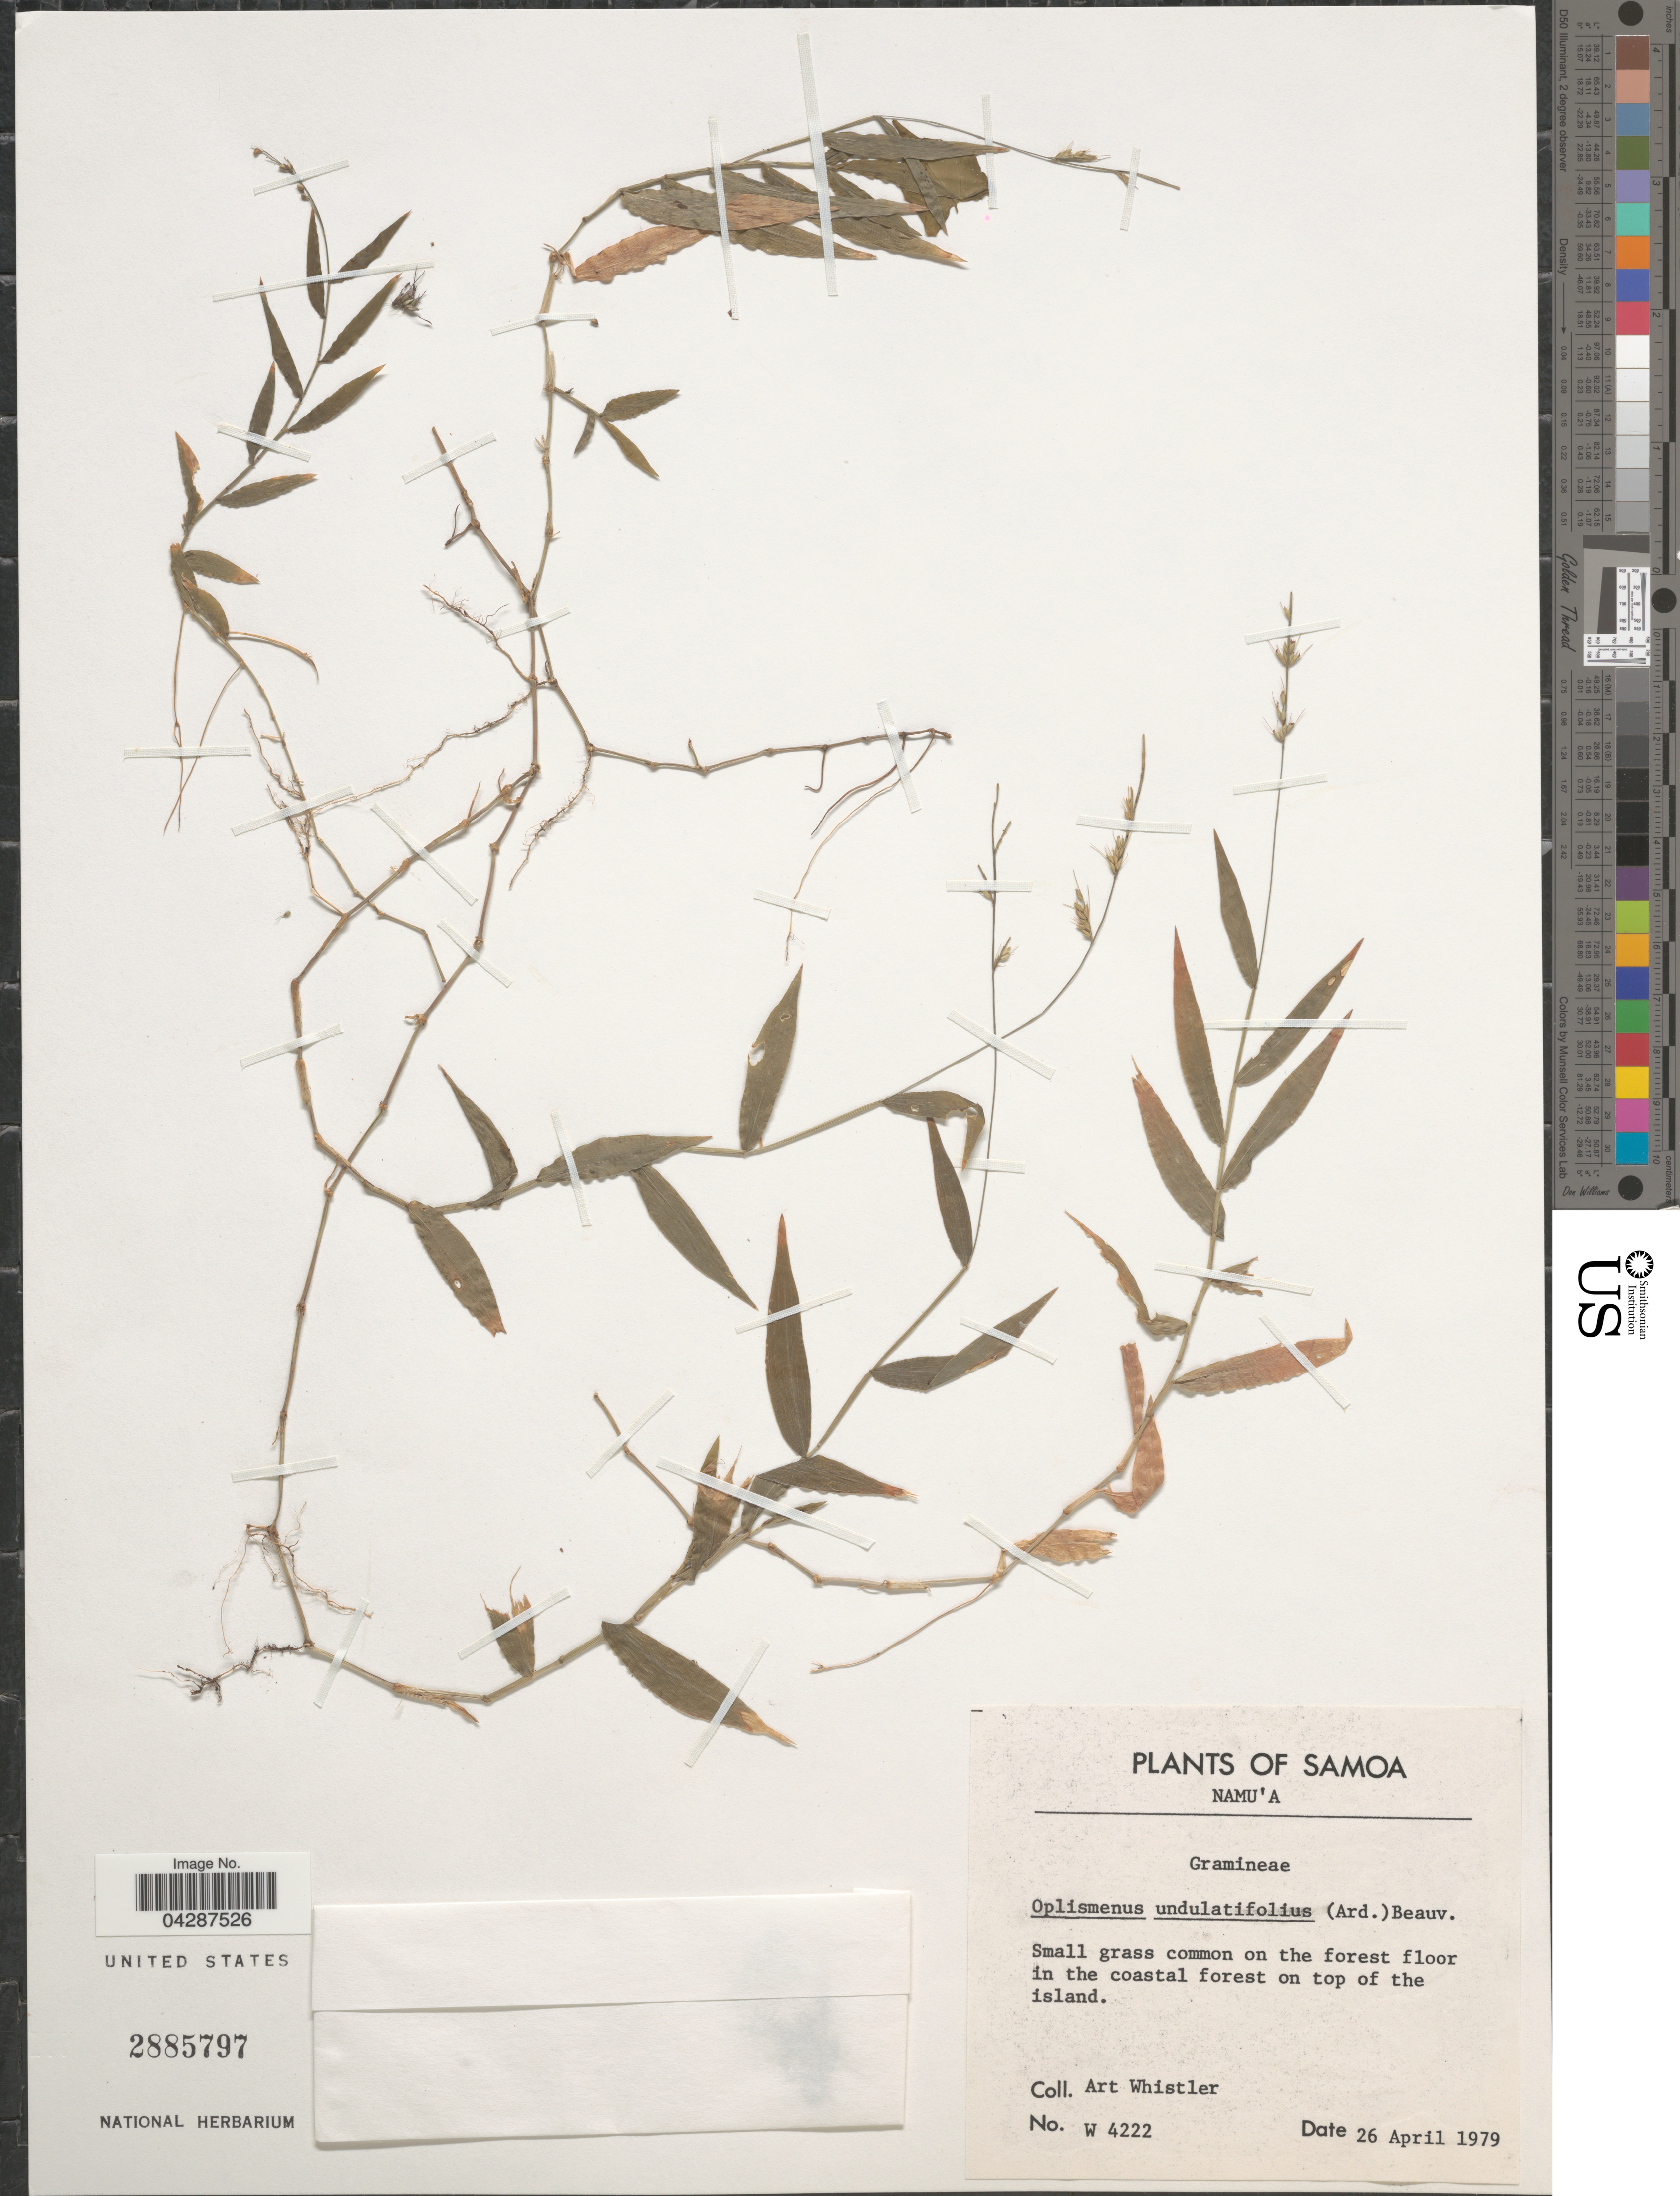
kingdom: Plantae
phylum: Tracheophyta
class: Liliopsida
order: Poales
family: Poaceae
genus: Oplismenus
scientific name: Oplismenus undulatifolius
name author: (Ard.) P. Beauv.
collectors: A. Whistler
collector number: W 4222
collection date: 1979-04-26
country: Samoa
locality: Samoa. Namu'a. Small grass common on the forest floor in the coastal forest on top of the island.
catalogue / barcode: US 2885797